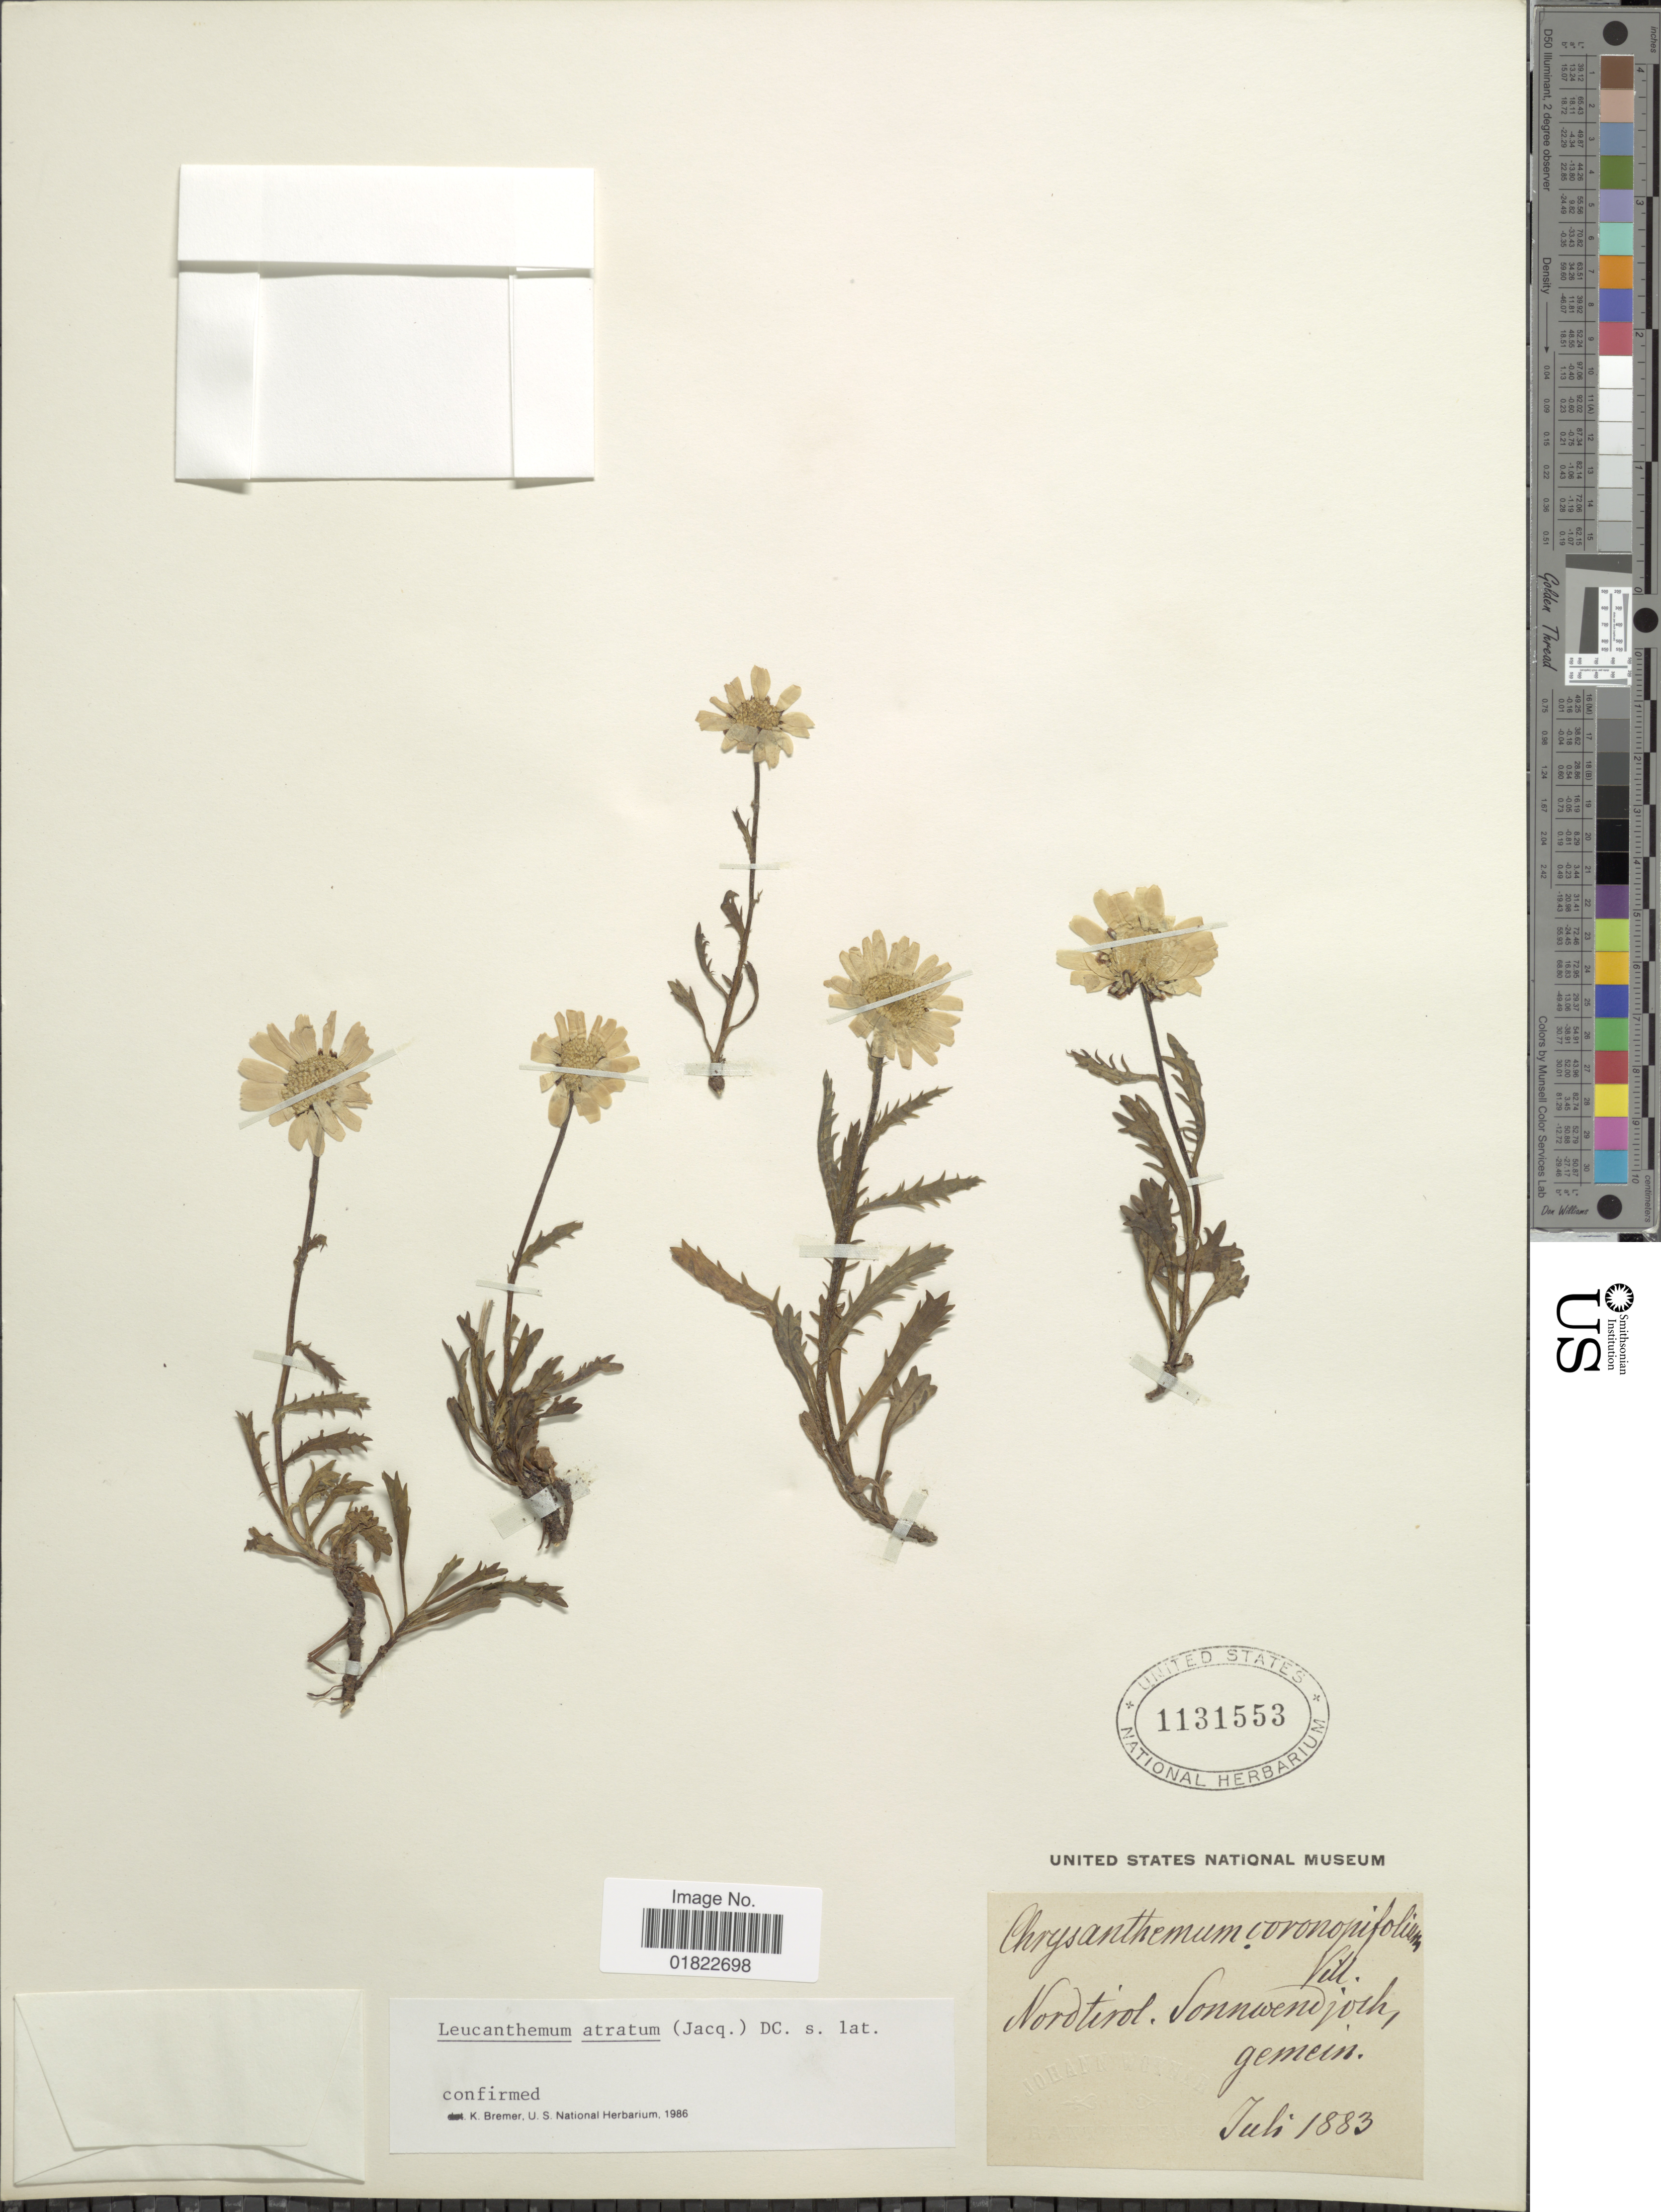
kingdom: Plantae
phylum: Tracheophyta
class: Magnoliopsida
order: Asterales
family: Asteraceae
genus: Leucanthemum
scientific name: Leucanthemum atratum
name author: (Jacq.) DC.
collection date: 1883-07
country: Austria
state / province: Tirol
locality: Nordtirol, Sonnwendjoch, gemein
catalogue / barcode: US 1131553